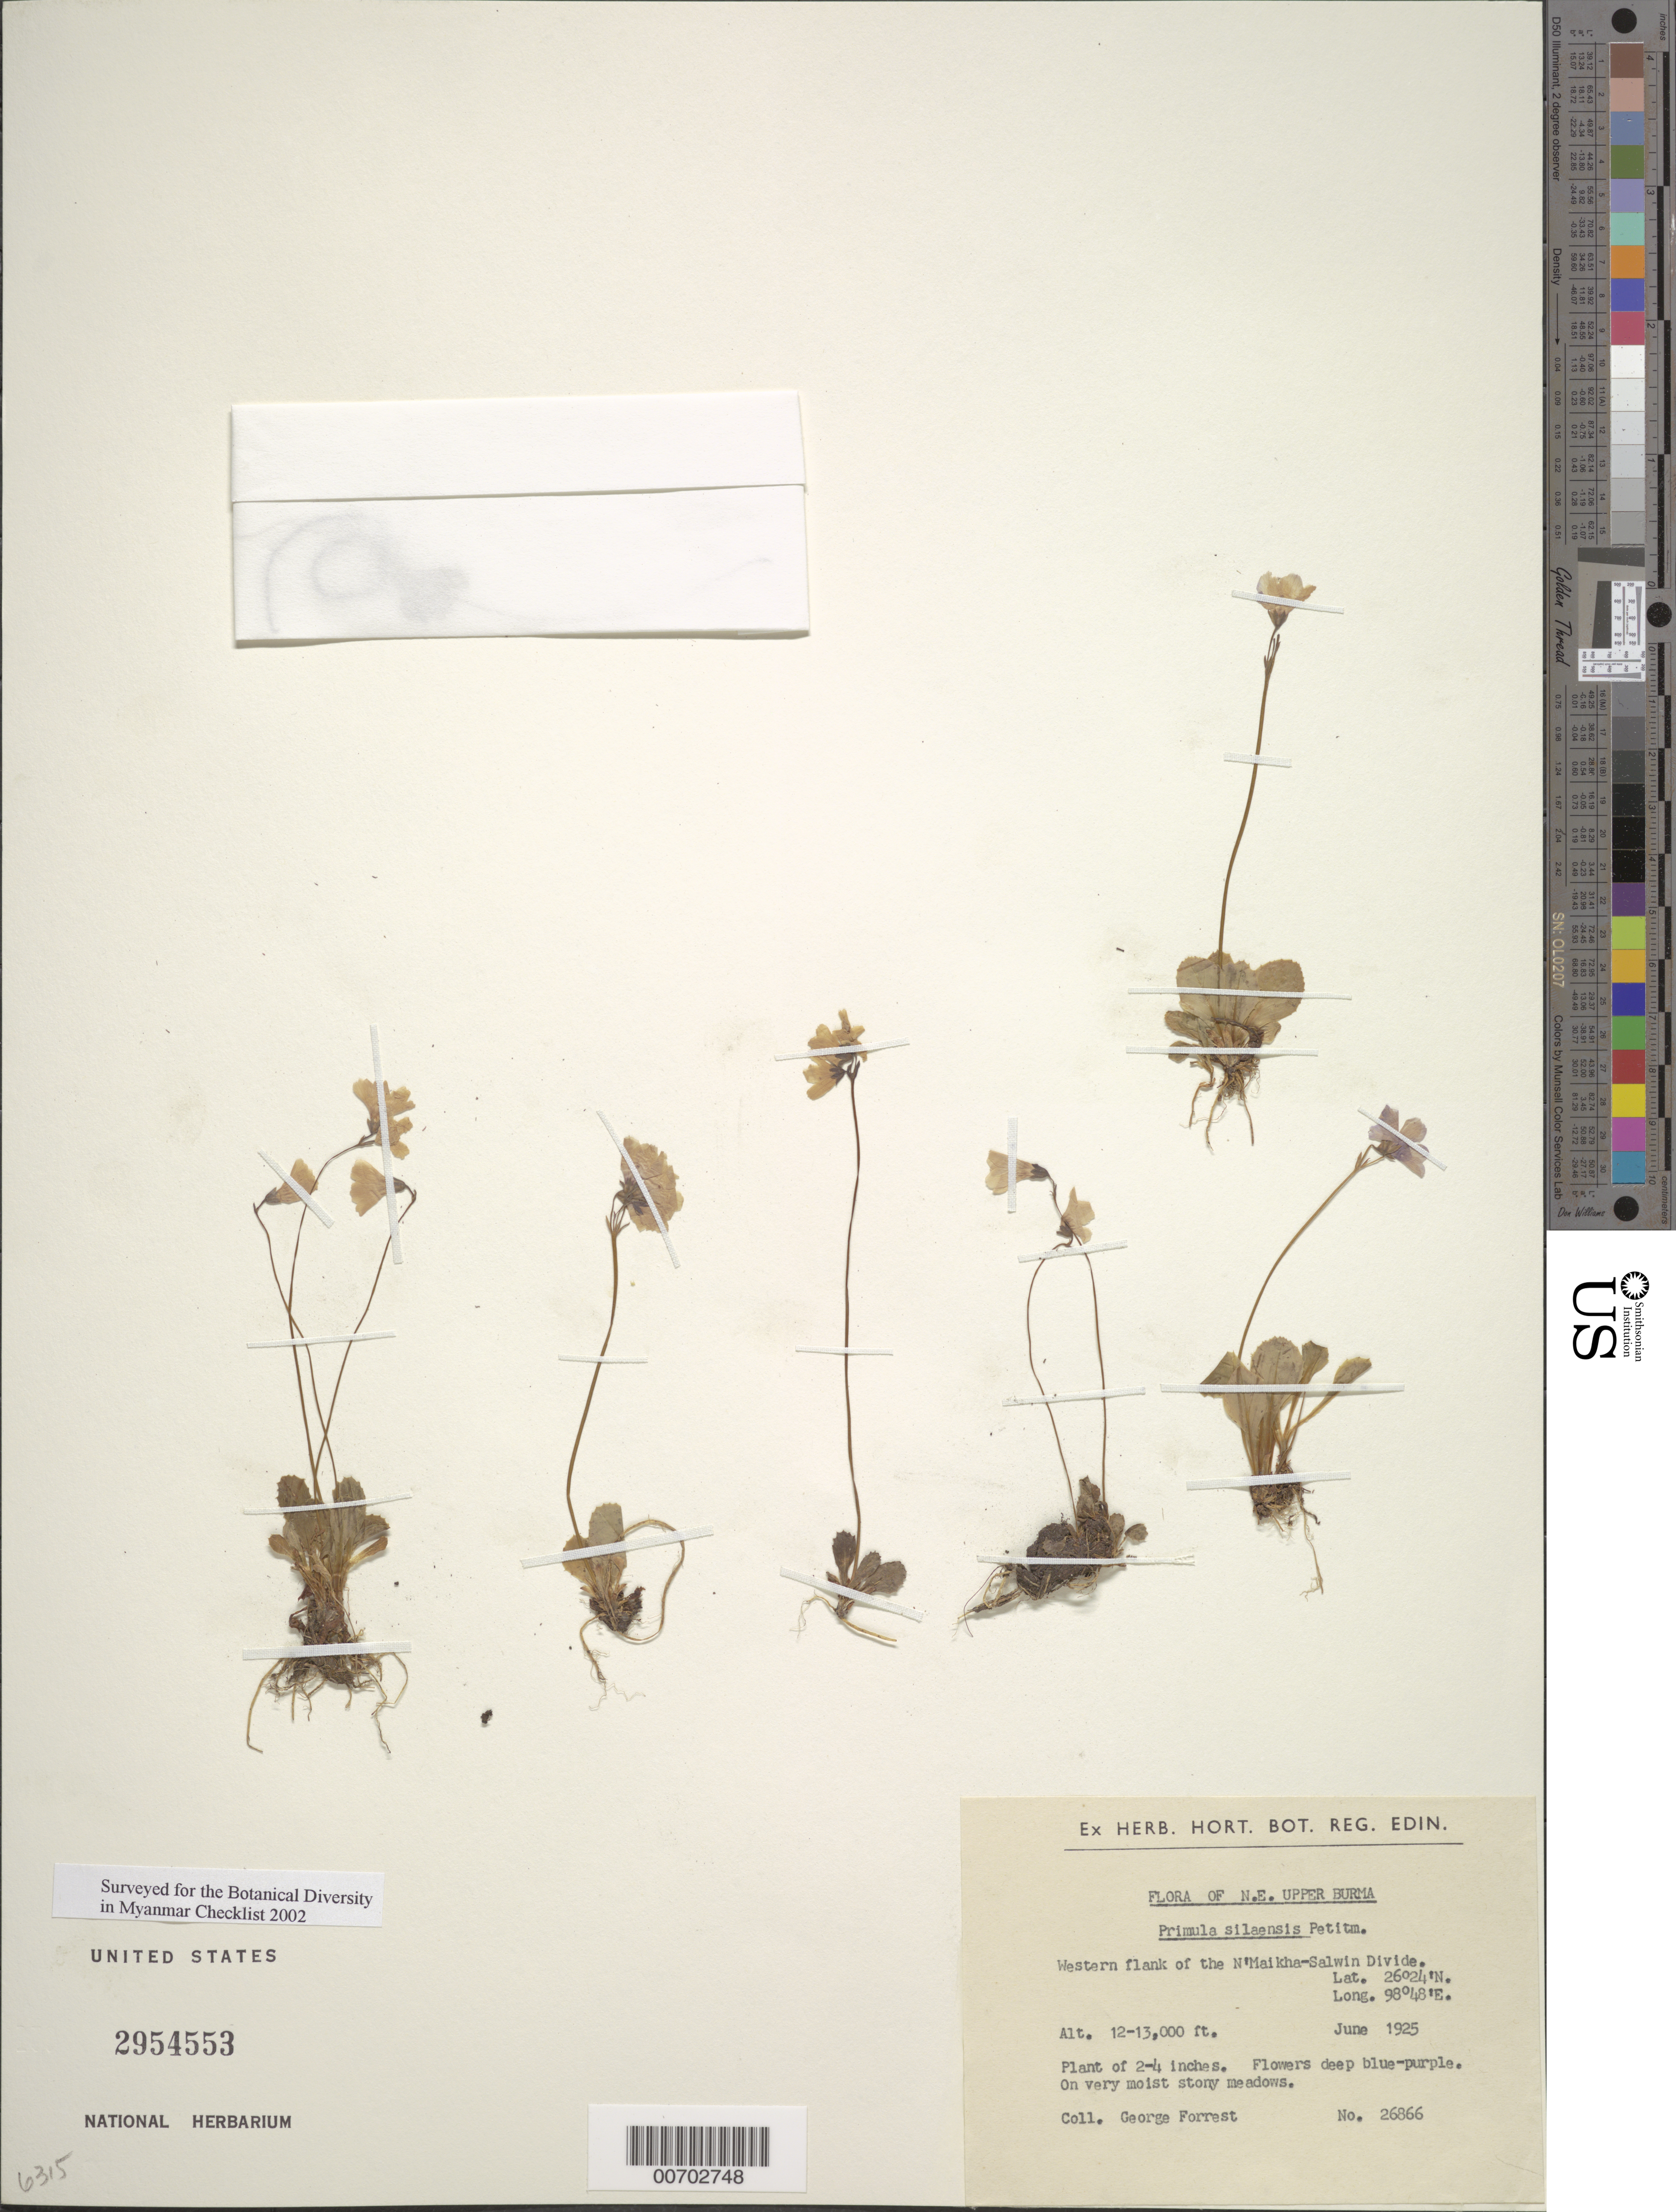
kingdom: Plantae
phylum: Tracheophyta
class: Magnoliopsida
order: Ericales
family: Primulaceae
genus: Primula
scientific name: Primula silaensis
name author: Petitm.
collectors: G. Forrest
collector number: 26866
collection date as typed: Jun 1925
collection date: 1925-06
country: Myanmar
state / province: Kachin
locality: N'Maikha-Salwin Divide, W flank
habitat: Moist stony meadows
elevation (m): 3658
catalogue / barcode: US 2954553